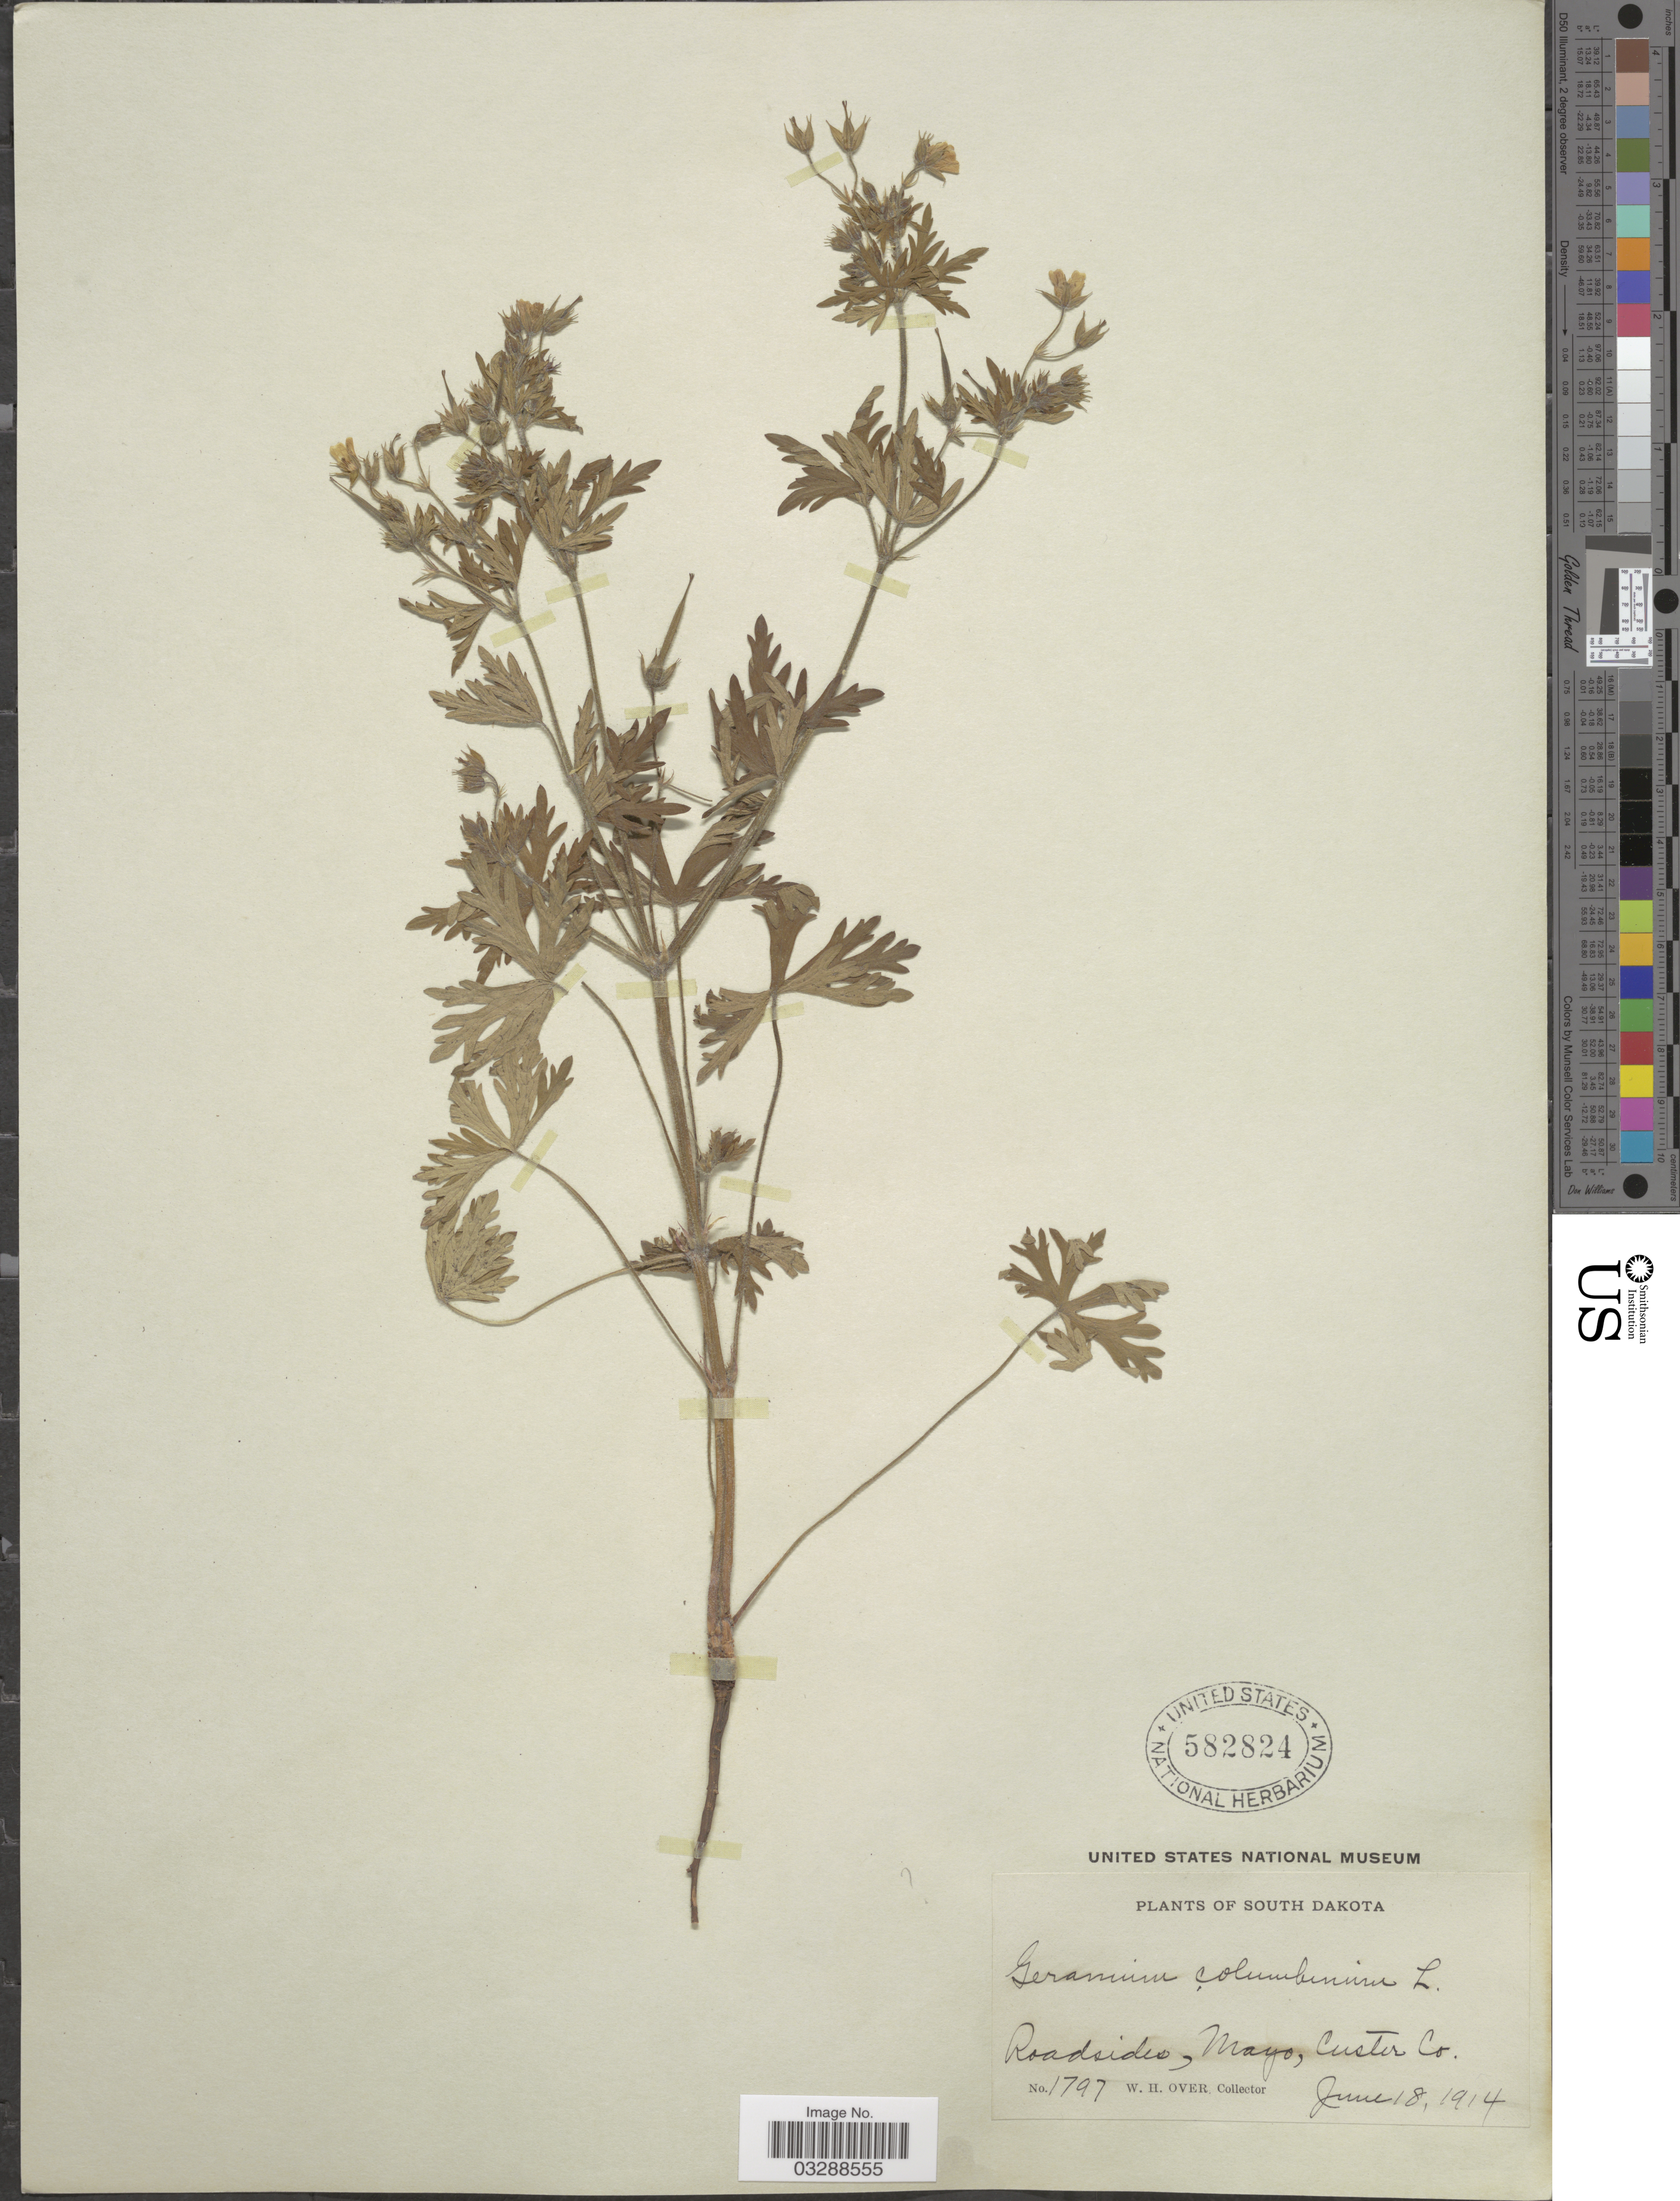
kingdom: Plantae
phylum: Tracheophyta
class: Magnoliopsida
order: Geraniales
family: Geraniaceae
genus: Geranium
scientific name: Geranium columbinum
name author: L.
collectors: W. Over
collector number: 1797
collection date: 1914-06-18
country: United States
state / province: South Dakota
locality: Roadside, Mayo, Custer Co.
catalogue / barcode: US 582824